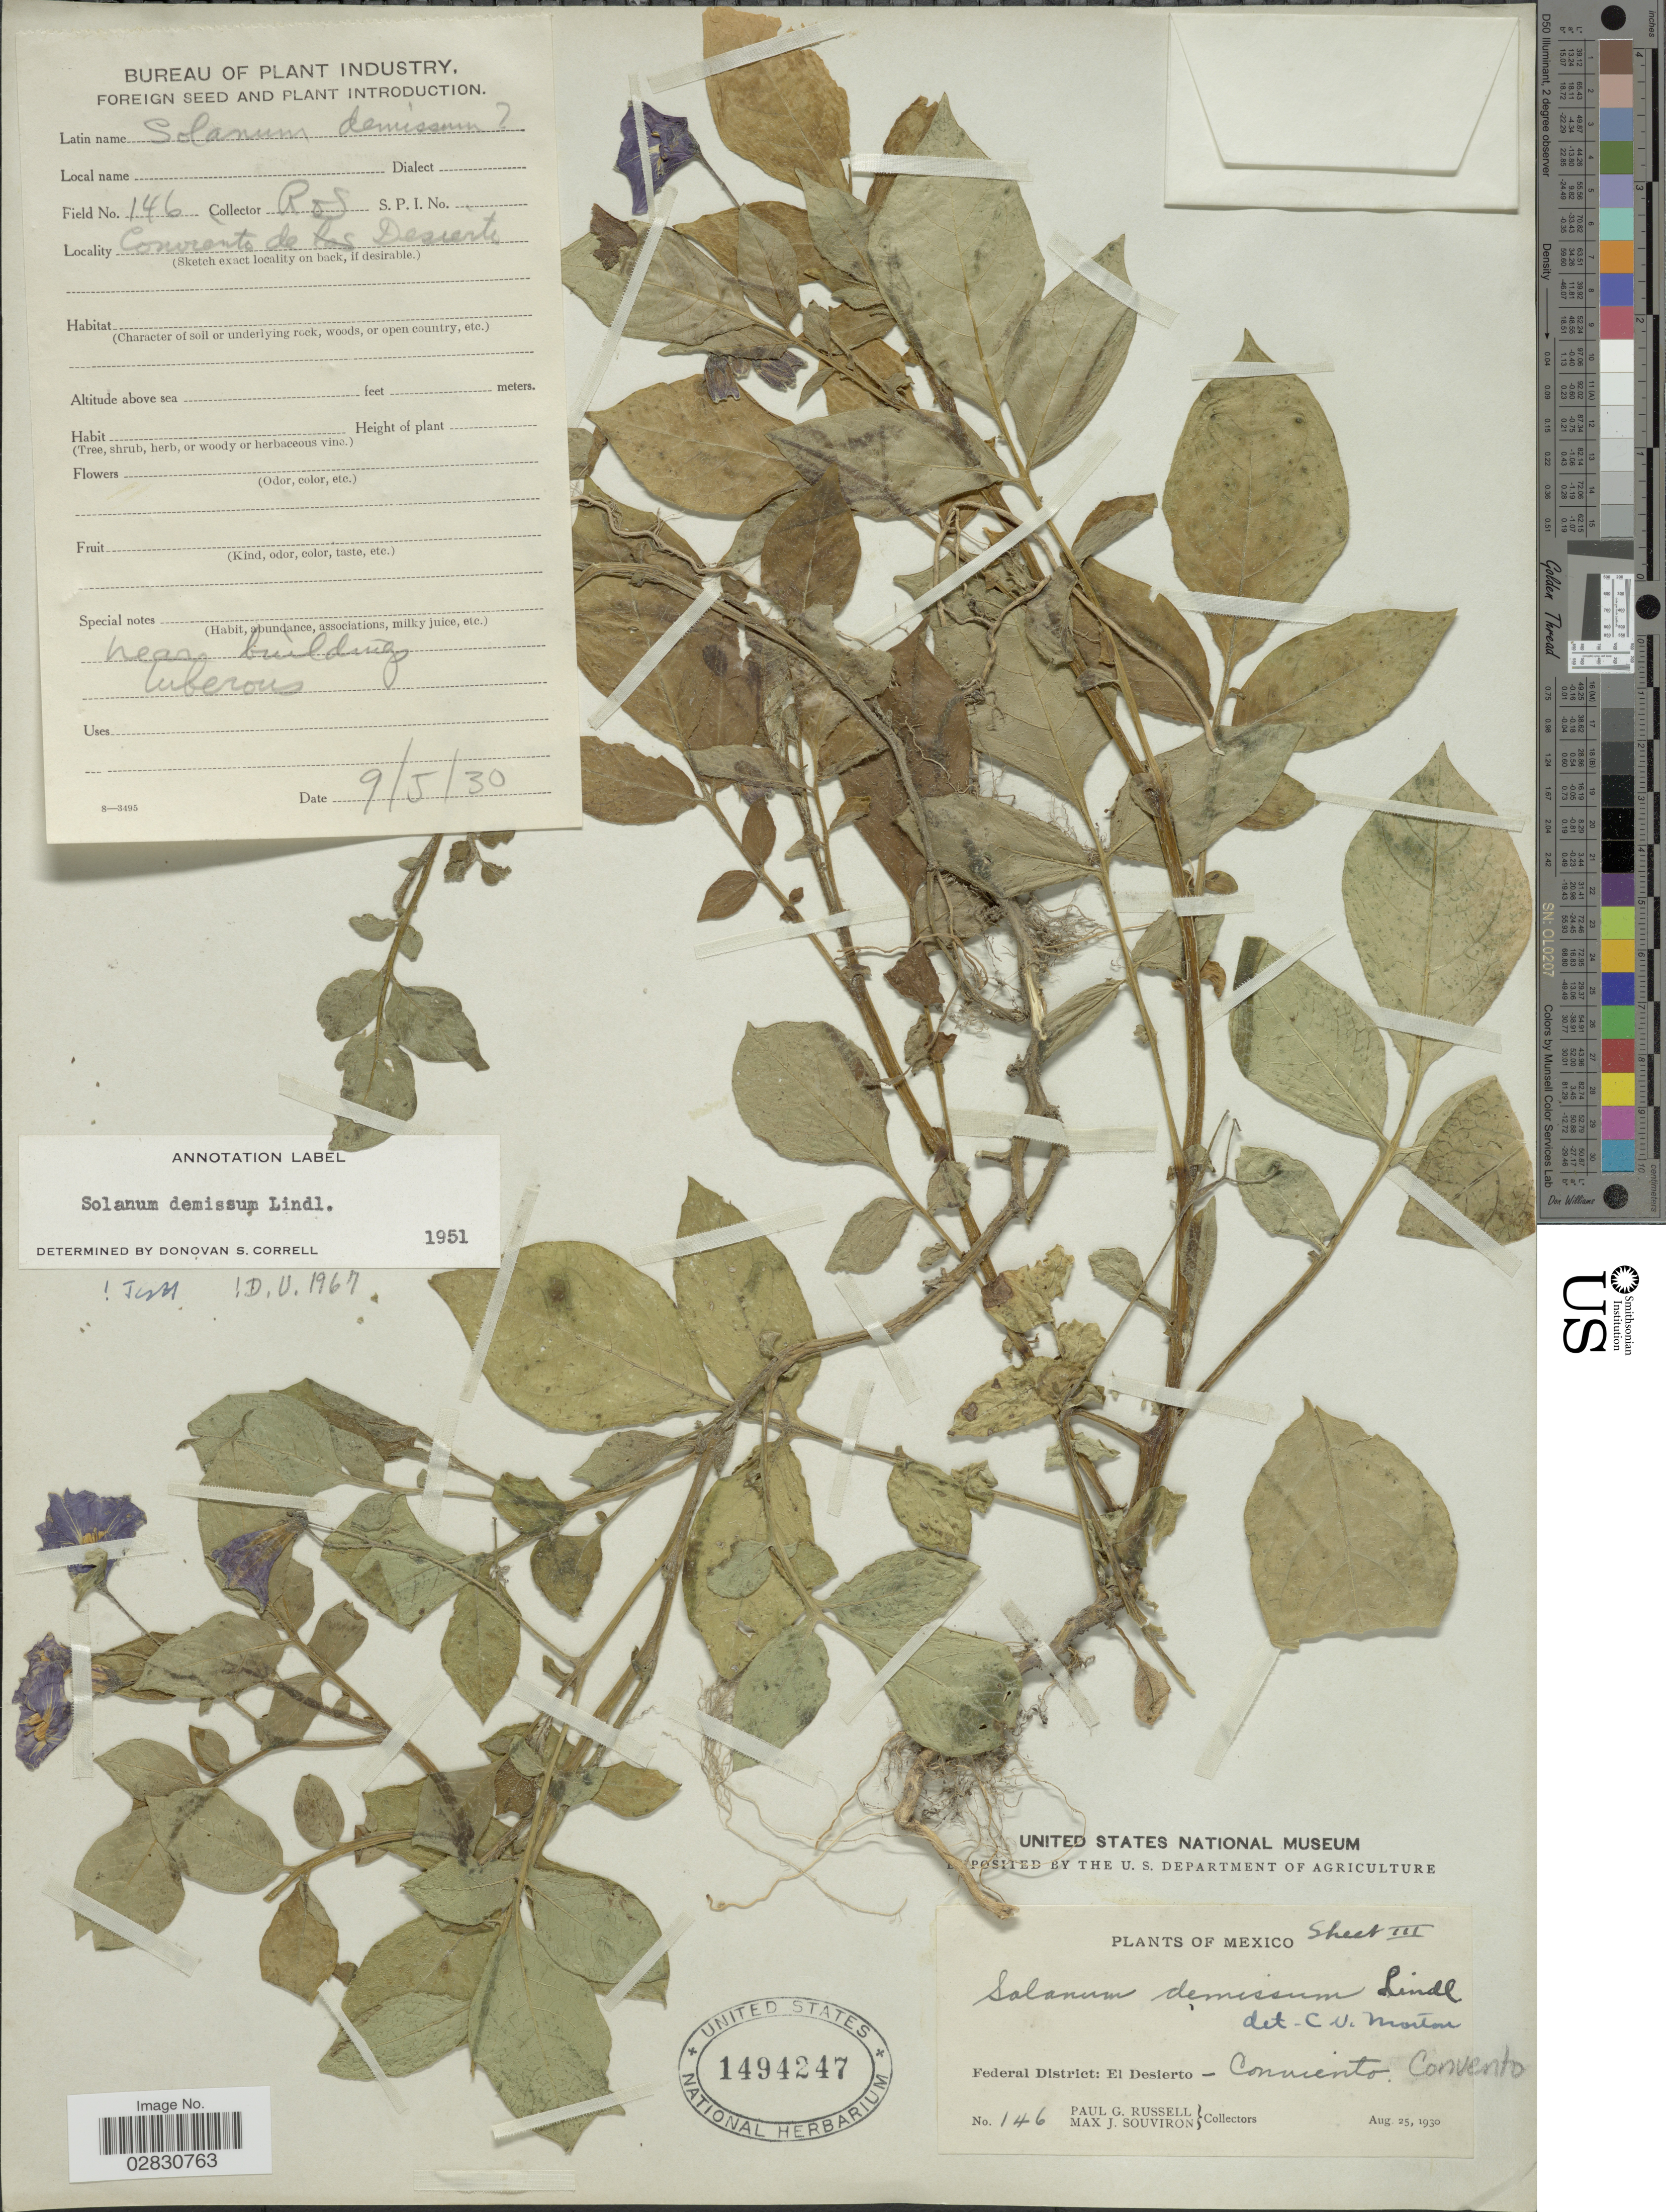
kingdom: Plantae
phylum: Tracheophyta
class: Magnoliopsida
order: Solanales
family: Solanaceae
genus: Solanum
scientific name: Solanum demissum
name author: Lindl.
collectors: P. G. Russell & M. J. Souviron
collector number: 146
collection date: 1930-09-05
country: Mexico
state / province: Distrito Federal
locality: Federal District: El Desierto - Conviento, Convento.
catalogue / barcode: US 1494247